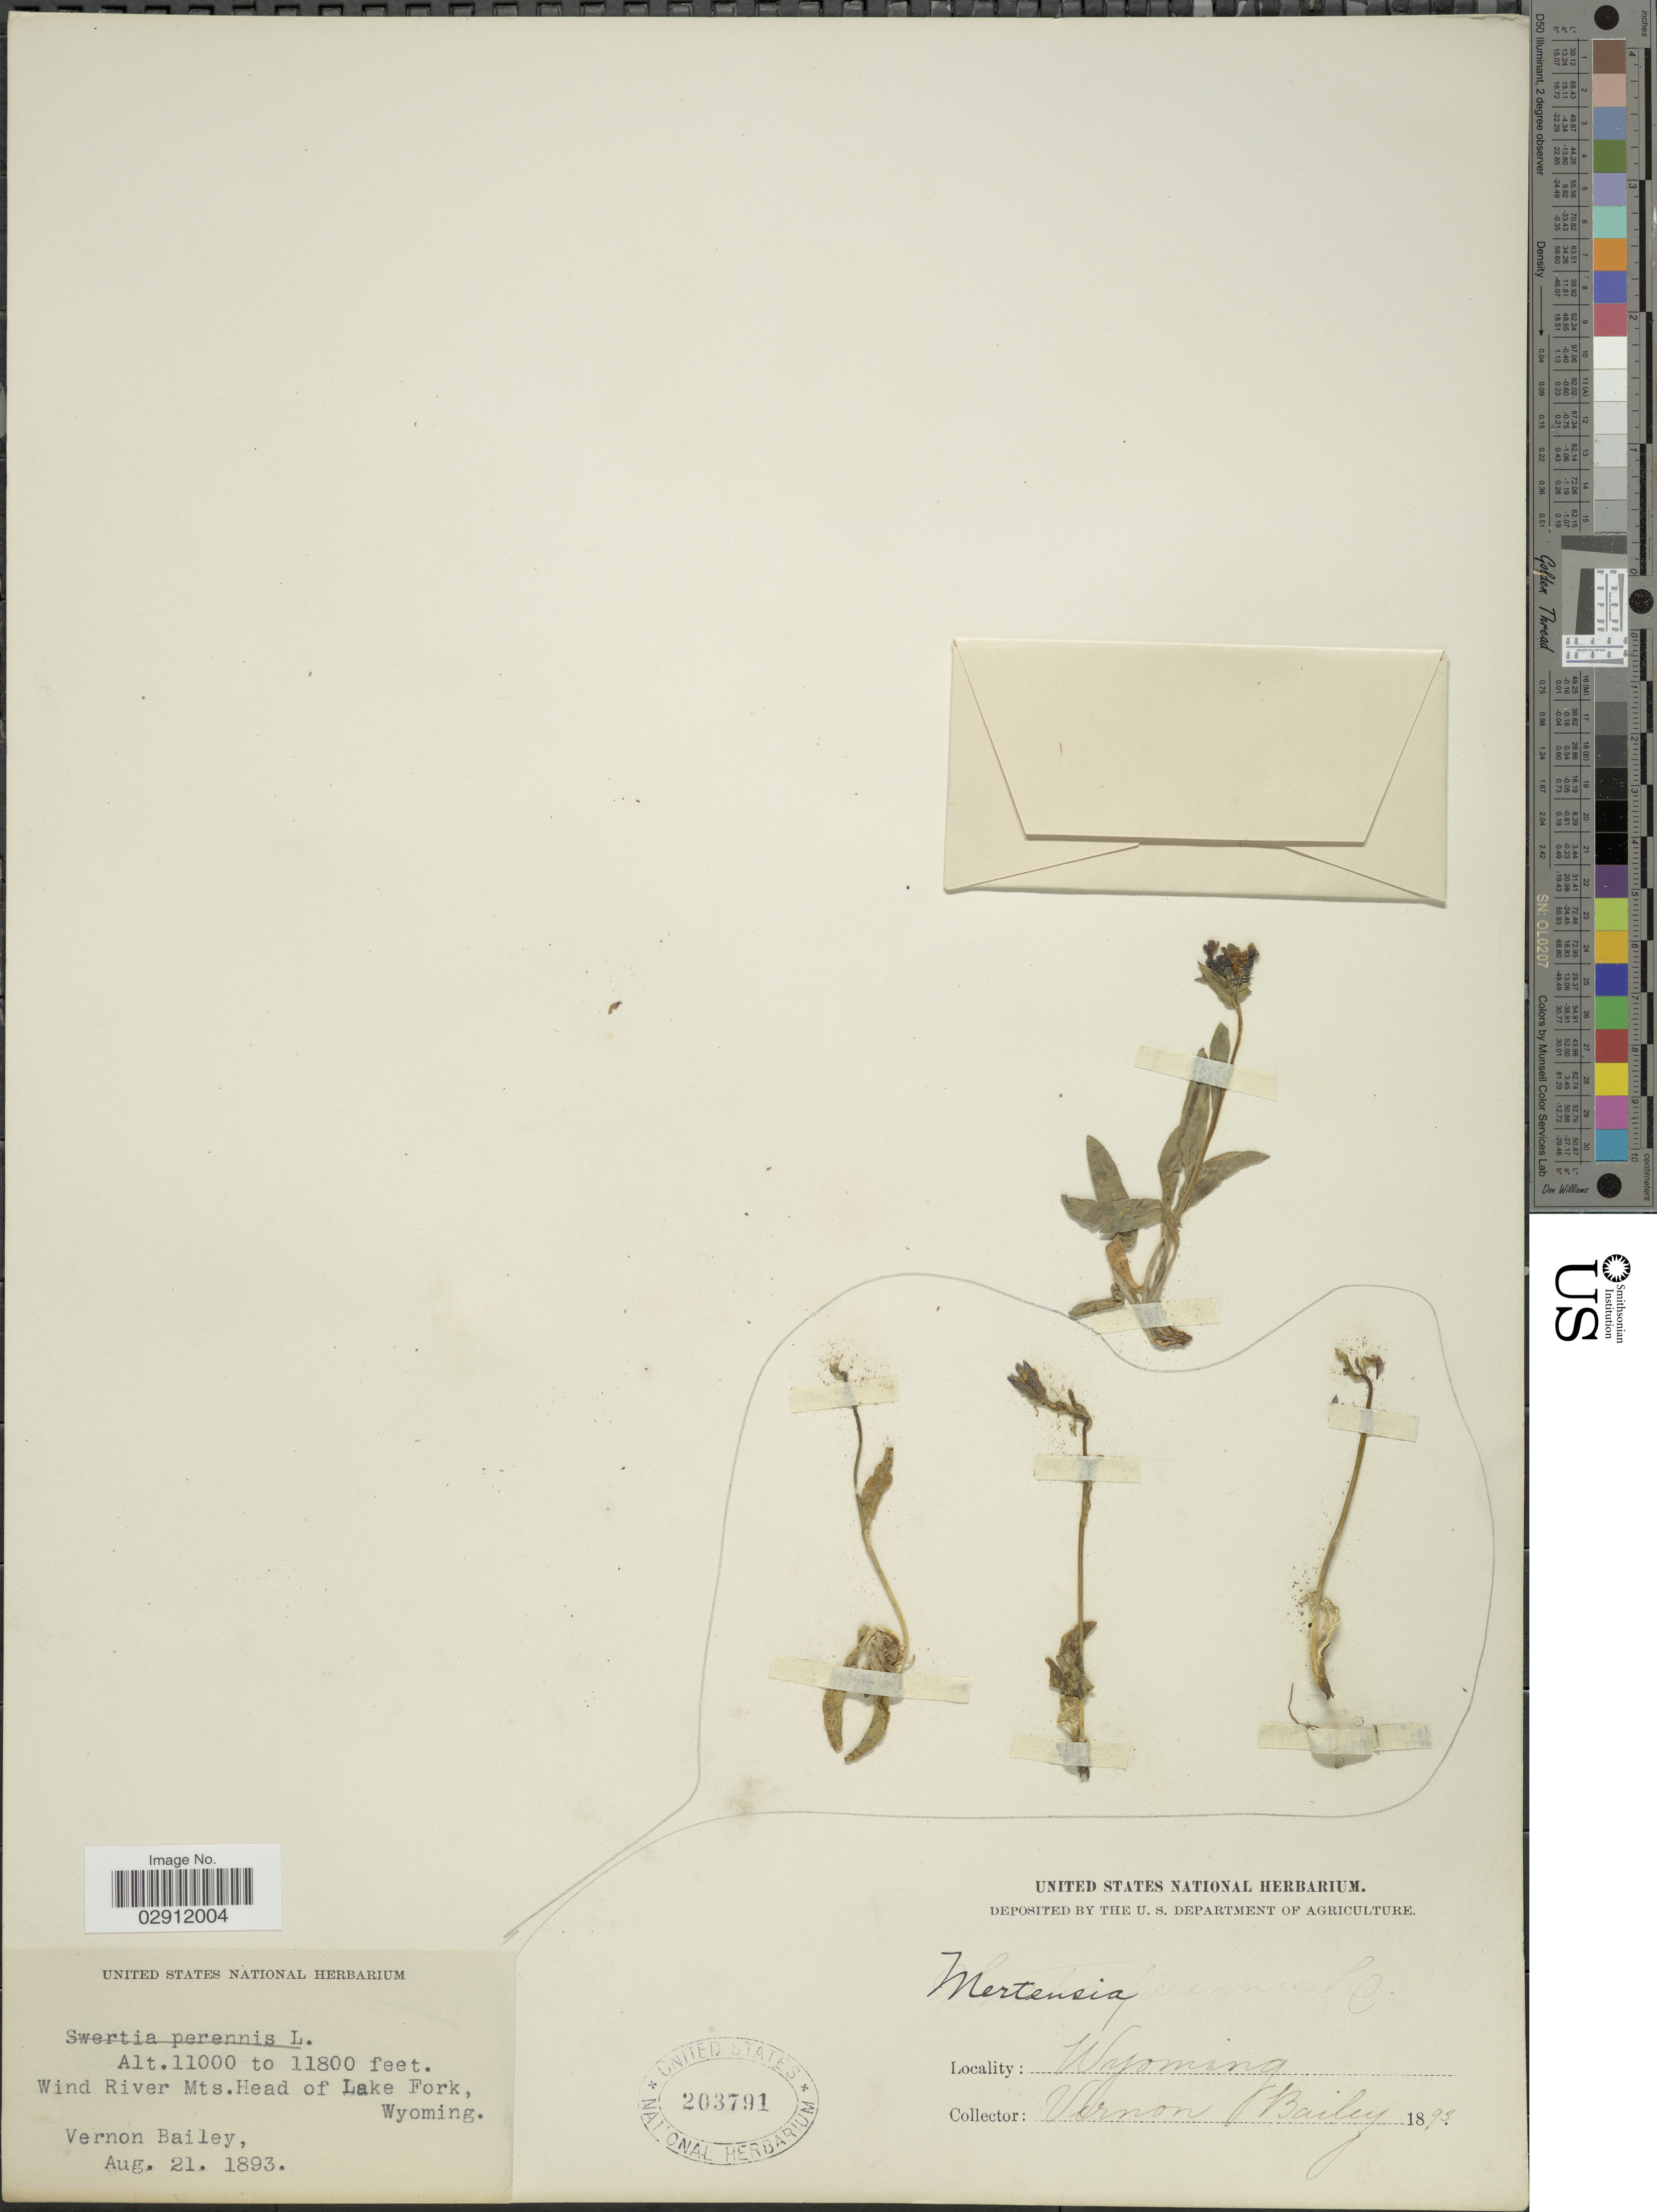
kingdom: Plantae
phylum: Tracheophyta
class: Magnoliopsida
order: Boraginales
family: Boraginaceae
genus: Mertensia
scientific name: Mertensia alpina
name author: (Torr.) G. Don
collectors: V. O. Bailey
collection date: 1893-08-21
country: United States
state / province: Wyoming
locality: Wind River Mts. Head of Lake Fork.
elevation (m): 3353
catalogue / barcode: US 203791